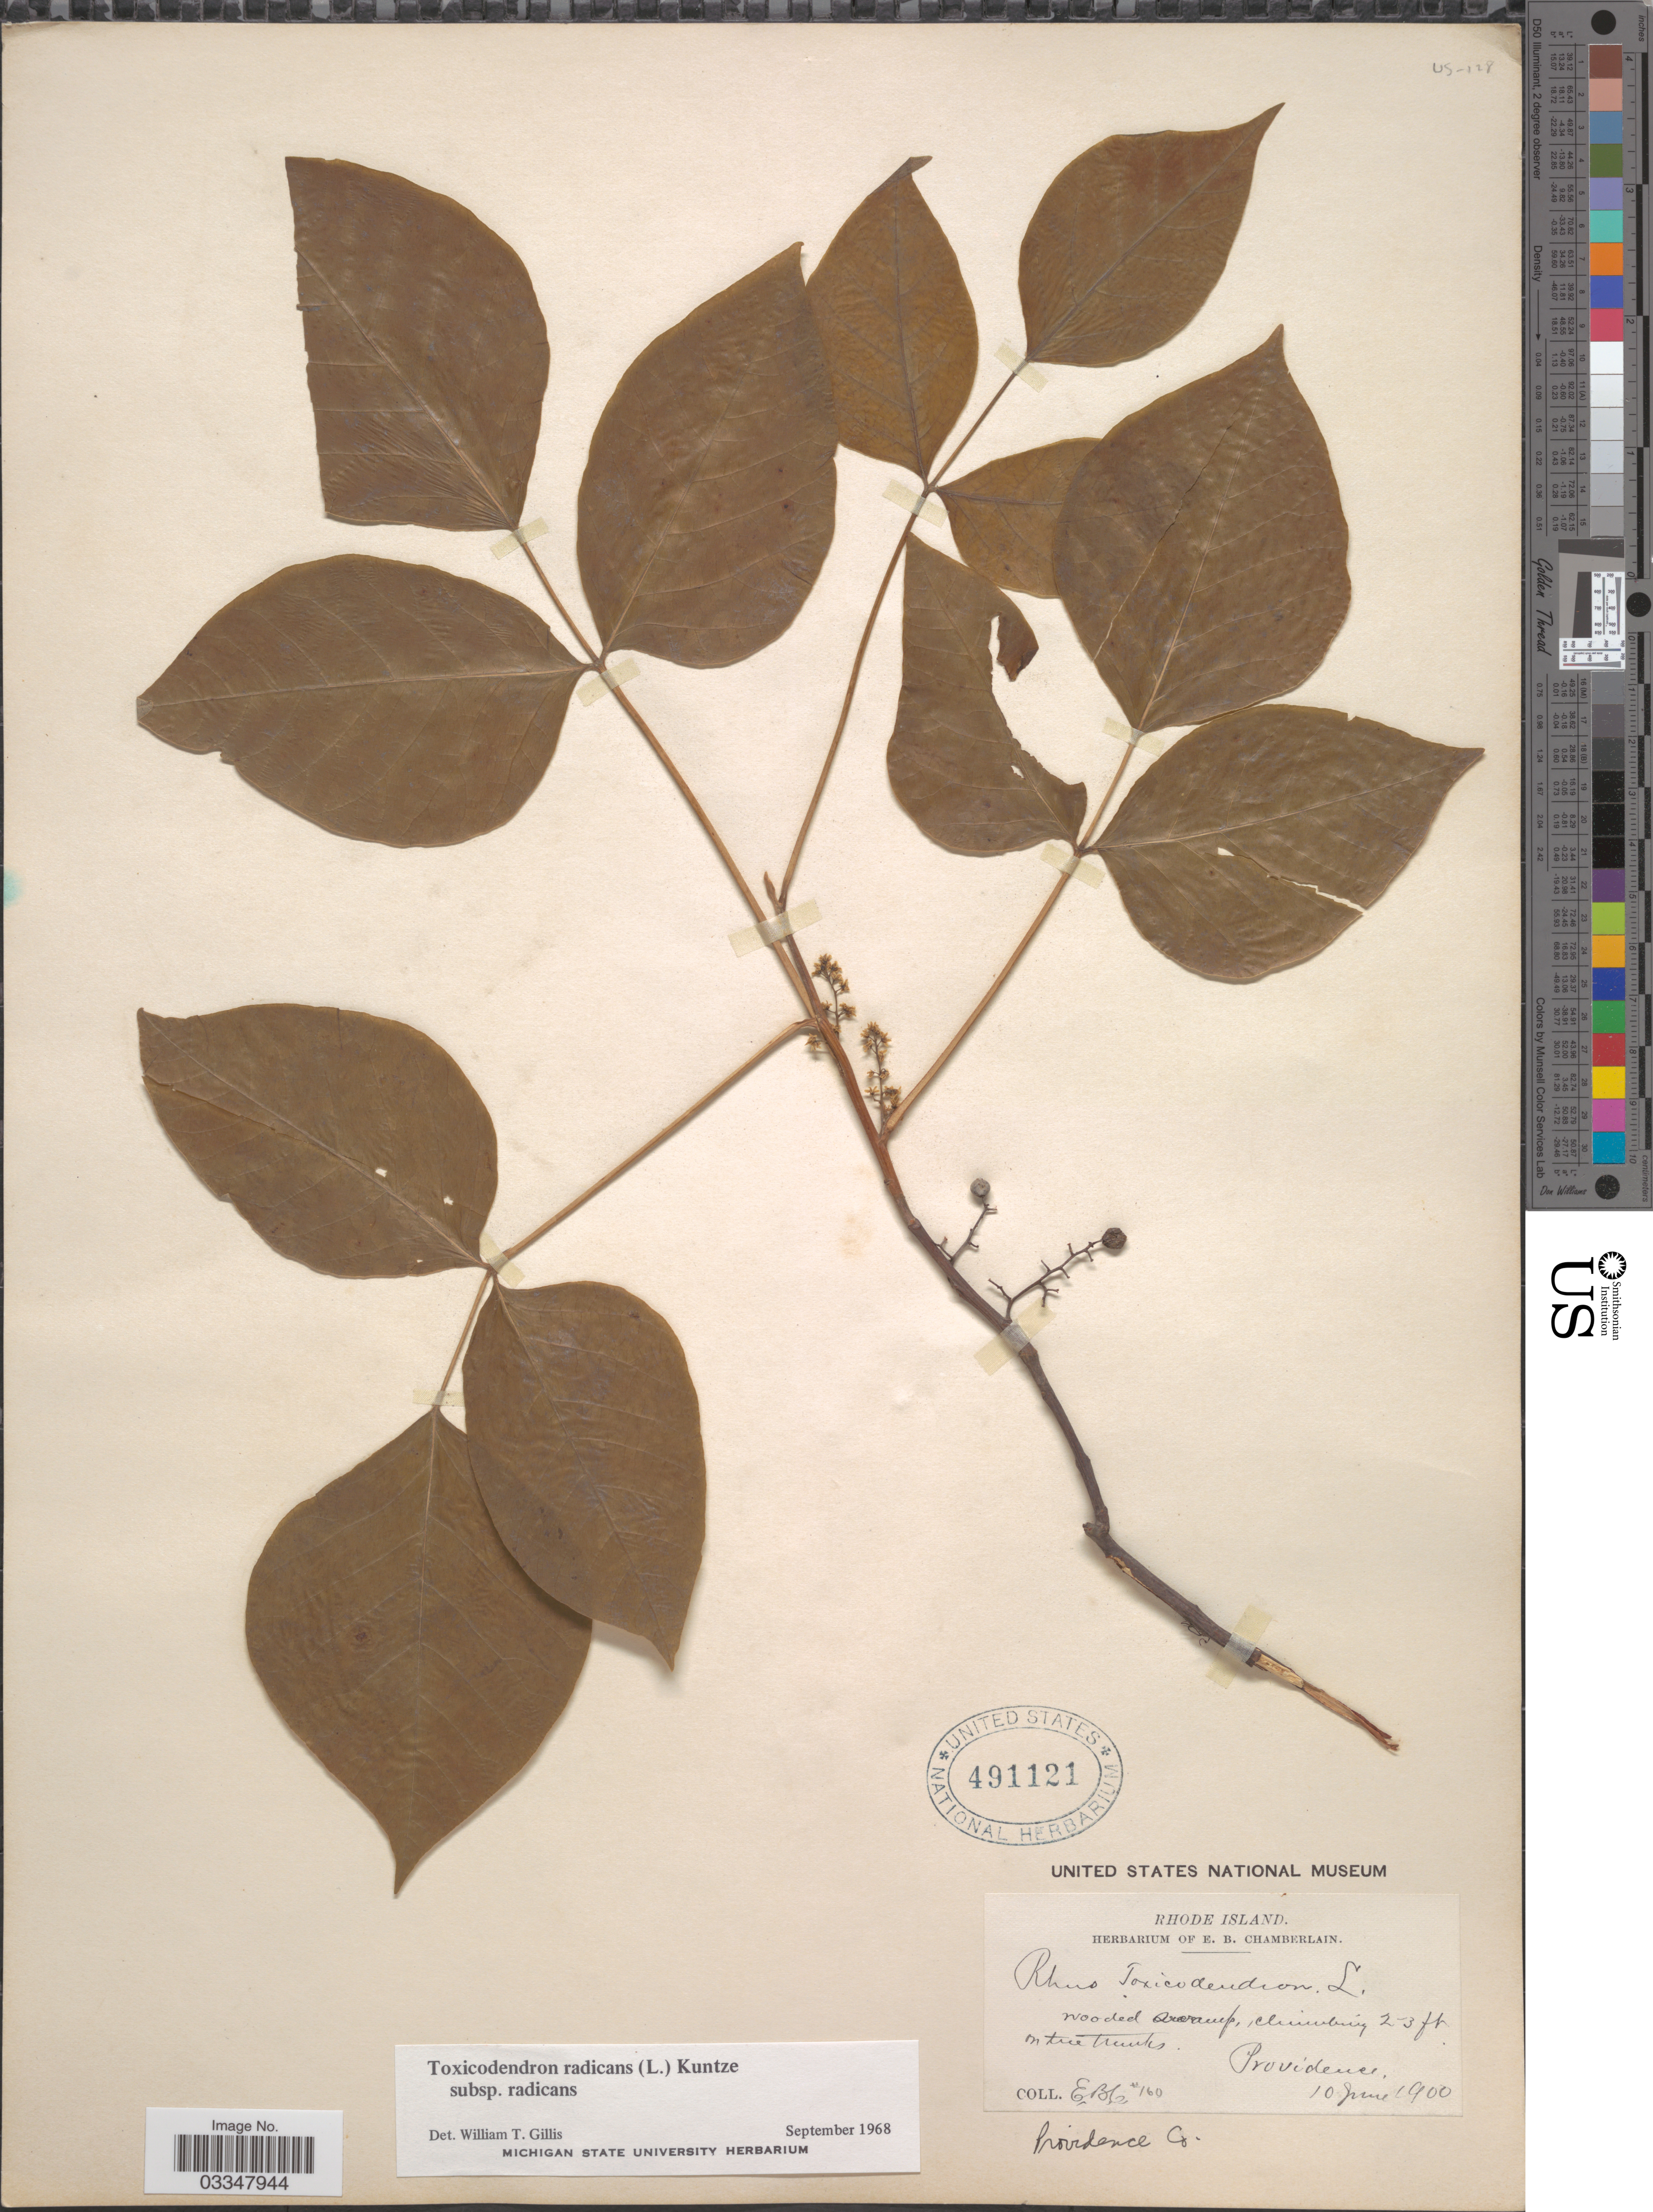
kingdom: Plantae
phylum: Tracheophyta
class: Magnoliopsida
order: Sapindales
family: Anacardiaceae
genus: Toxicodendron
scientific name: Toxicodendron radicans subsp. radicans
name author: (L.) Kuntze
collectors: E. Chamberlain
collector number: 160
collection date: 1900-06-10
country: United States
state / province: Rhode Island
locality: Providence, Providence Co.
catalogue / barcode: US 491121